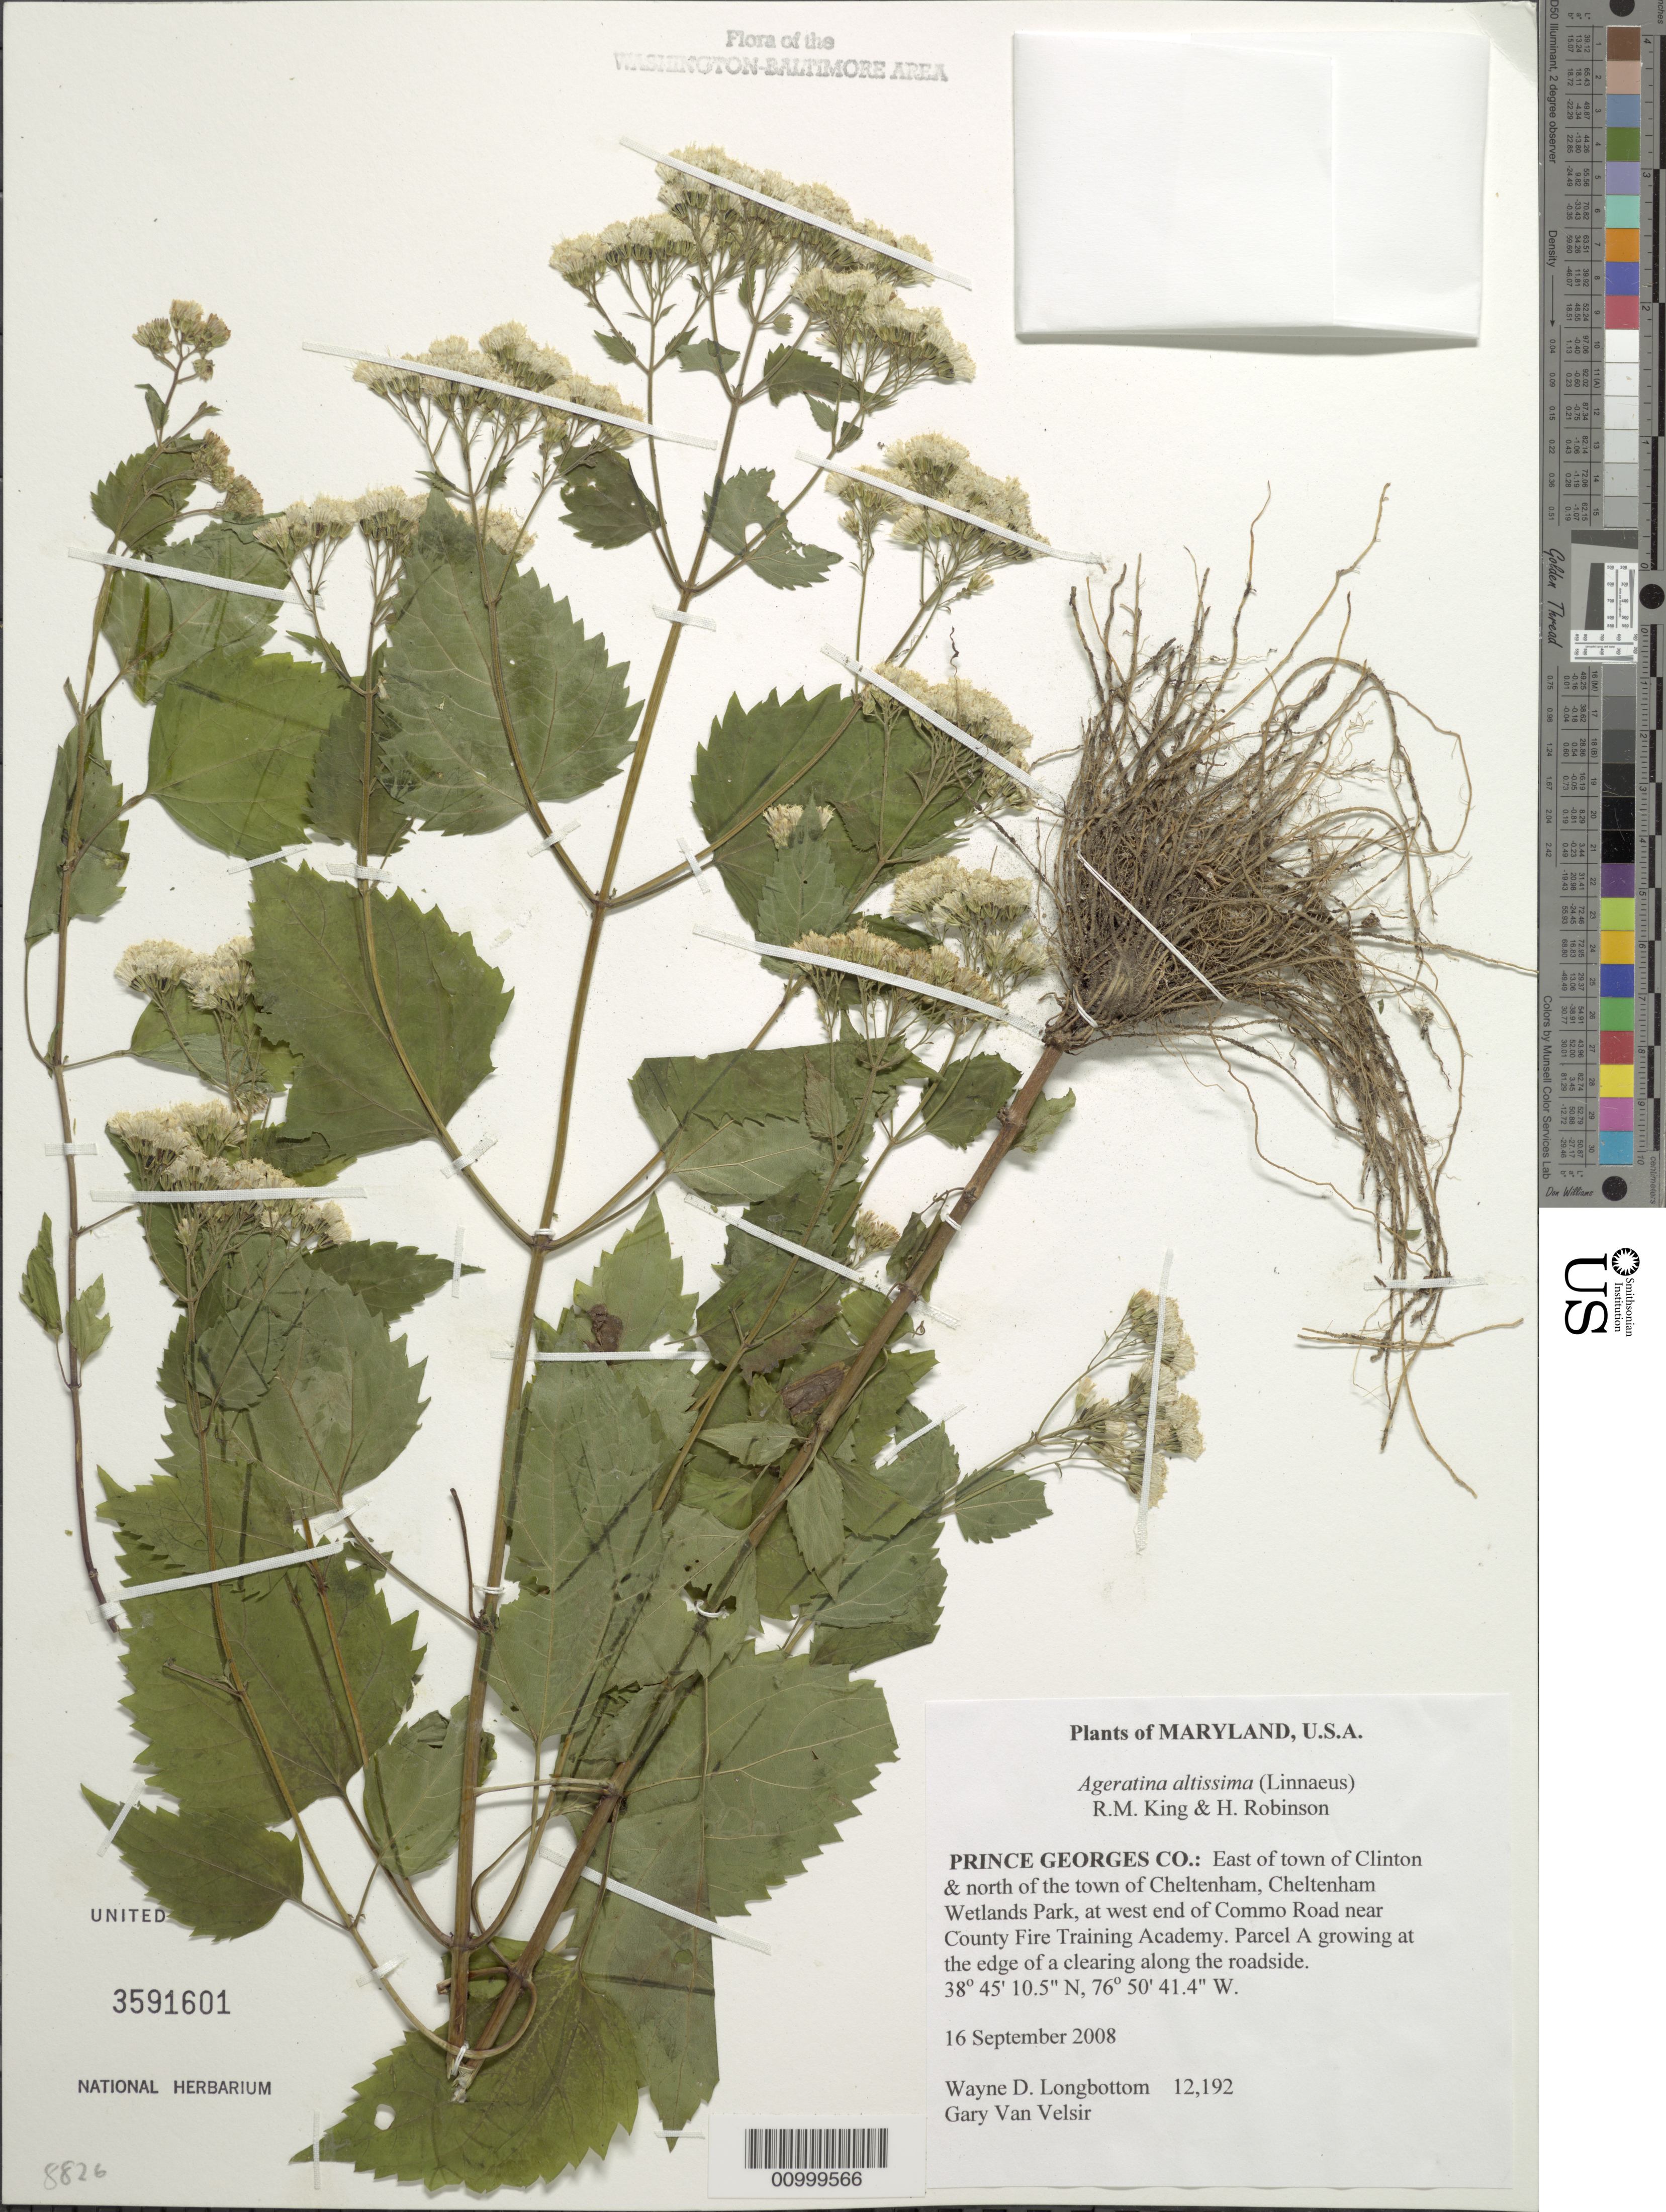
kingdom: Plantae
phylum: Tracheophyta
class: Magnoliopsida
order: Asterales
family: Asteraceae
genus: Ageratina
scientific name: Ageratina altissima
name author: (L.) R.M. King & H. Rob.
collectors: W. D. Longbottom & G. Van Velsir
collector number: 12192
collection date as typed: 16 Sep 2008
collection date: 2008-09-16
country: United States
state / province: Maryland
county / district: Prince George's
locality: East of town of Clinton and north of the town of Cheltenham, Cheltenham Wetlands Park, at west end of Commo Road near County Fire Training Academy.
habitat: Growing at the edge of a clearing along the roadside.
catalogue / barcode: US 3591601